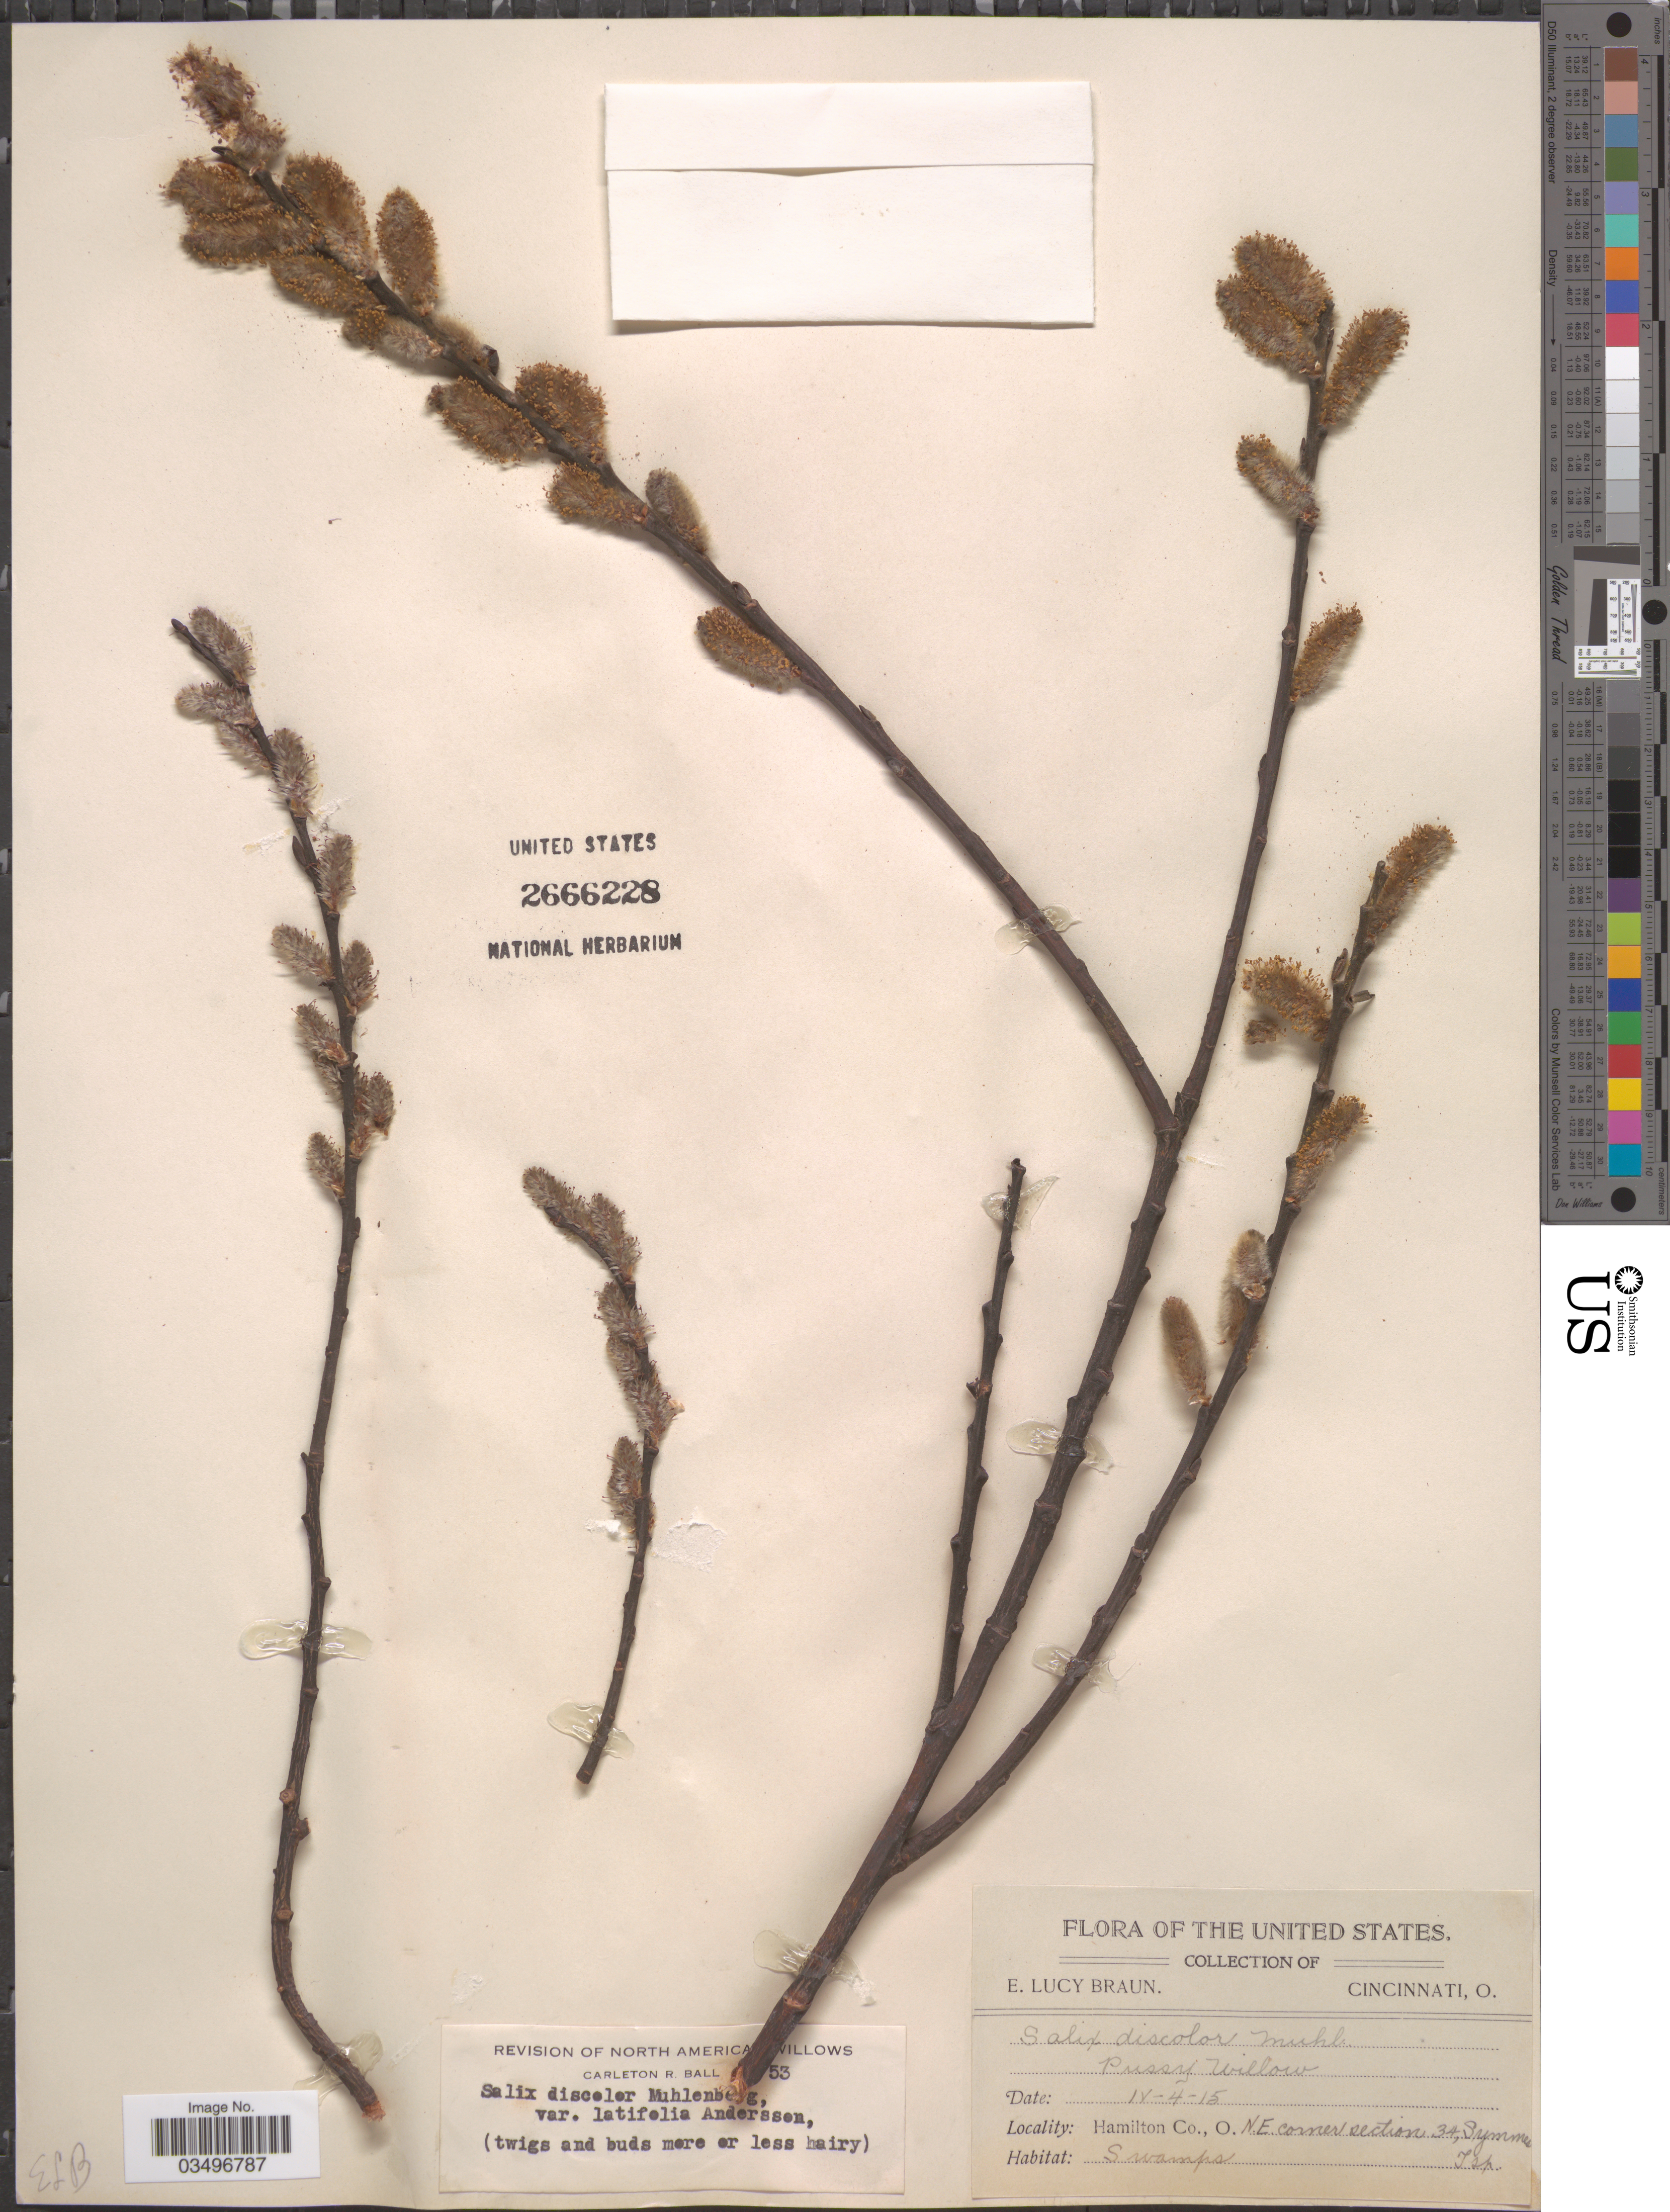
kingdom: Plantae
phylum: Tracheophyta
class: Magnoliopsida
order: Malpighiales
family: Salicaceae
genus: Salix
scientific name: Salix discolor var. latifolia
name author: Andersson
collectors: E. L. Braun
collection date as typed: Transcribed d/m/y: 4/4/15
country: United States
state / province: Ohio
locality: Hamilton Co. N. E. corner section 34, Symmes Tsp.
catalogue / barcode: US 2666228